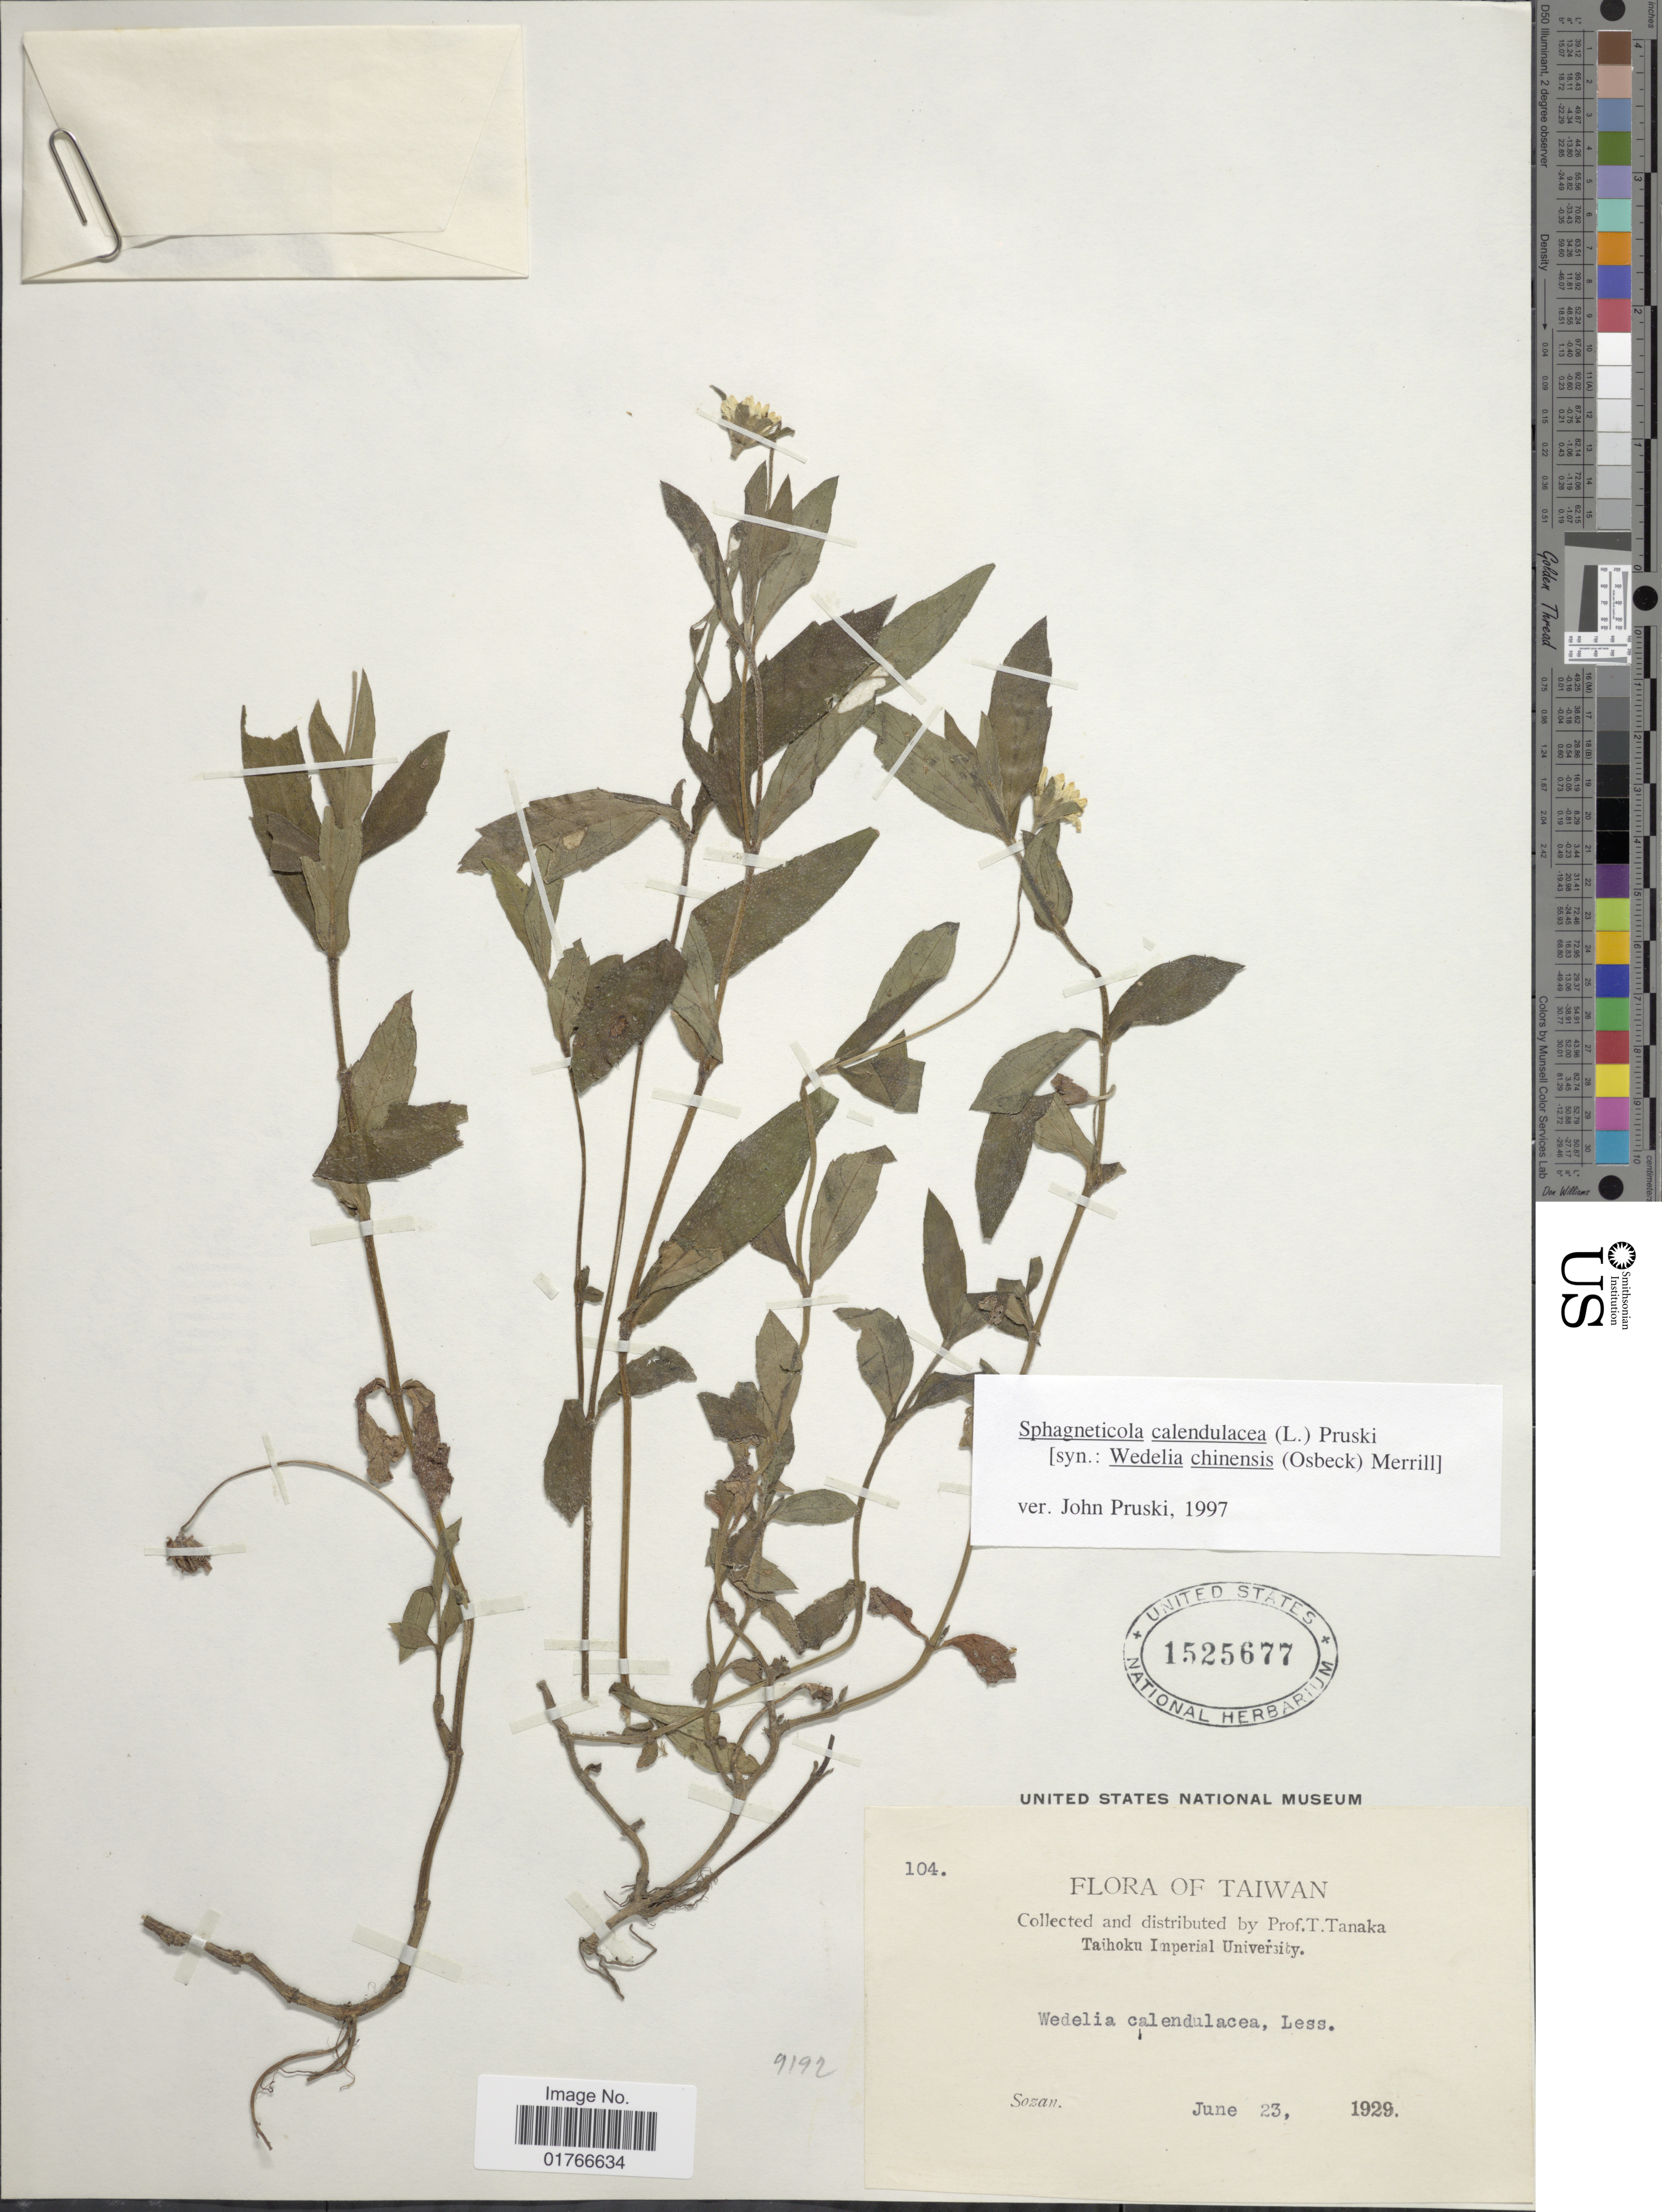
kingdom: Plantae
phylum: Tracheophyta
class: Magnoliopsida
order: Asterales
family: Asteraceae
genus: Sphagneticola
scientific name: Sphagneticola calendulacea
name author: (L.) Pruski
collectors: T. Tanaka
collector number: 104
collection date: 1929-06-23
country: Taiwan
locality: Sozau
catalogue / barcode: US 1525677